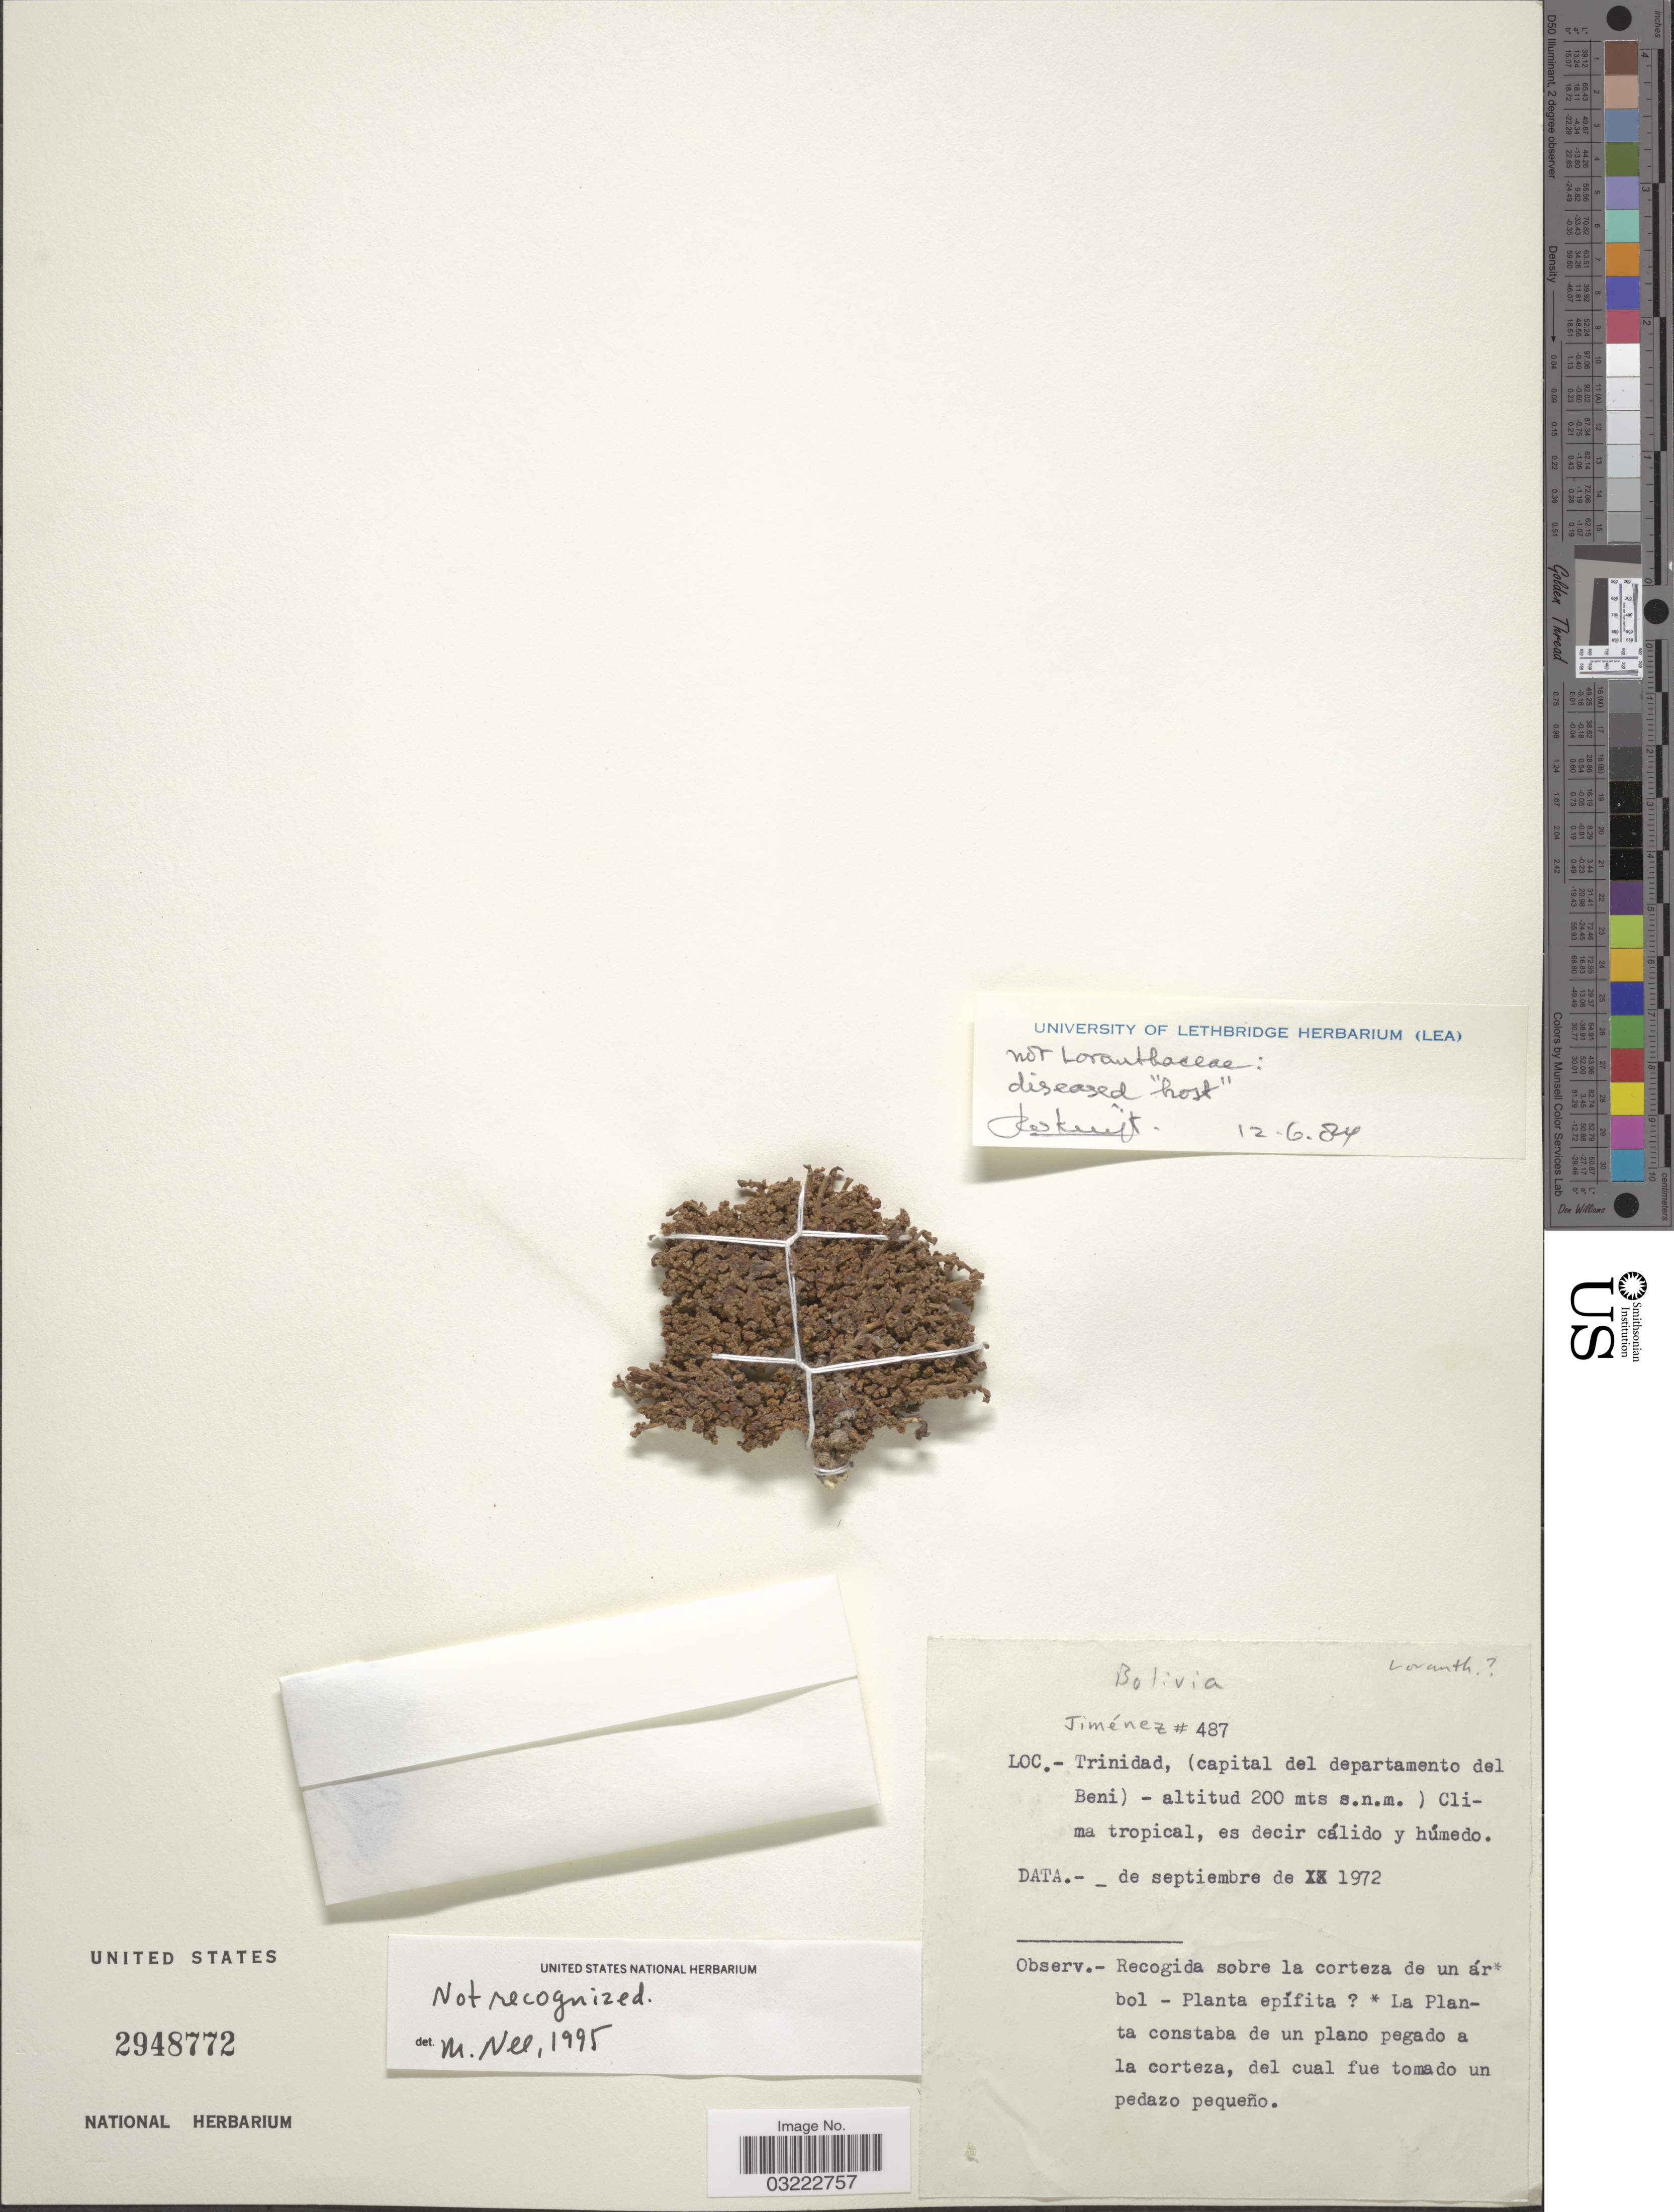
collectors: Jimenez, --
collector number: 487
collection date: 1972-09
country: Bolivia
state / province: Beni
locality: Trinidad, (capital del departamento del Beni).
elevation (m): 200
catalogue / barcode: US 2948772